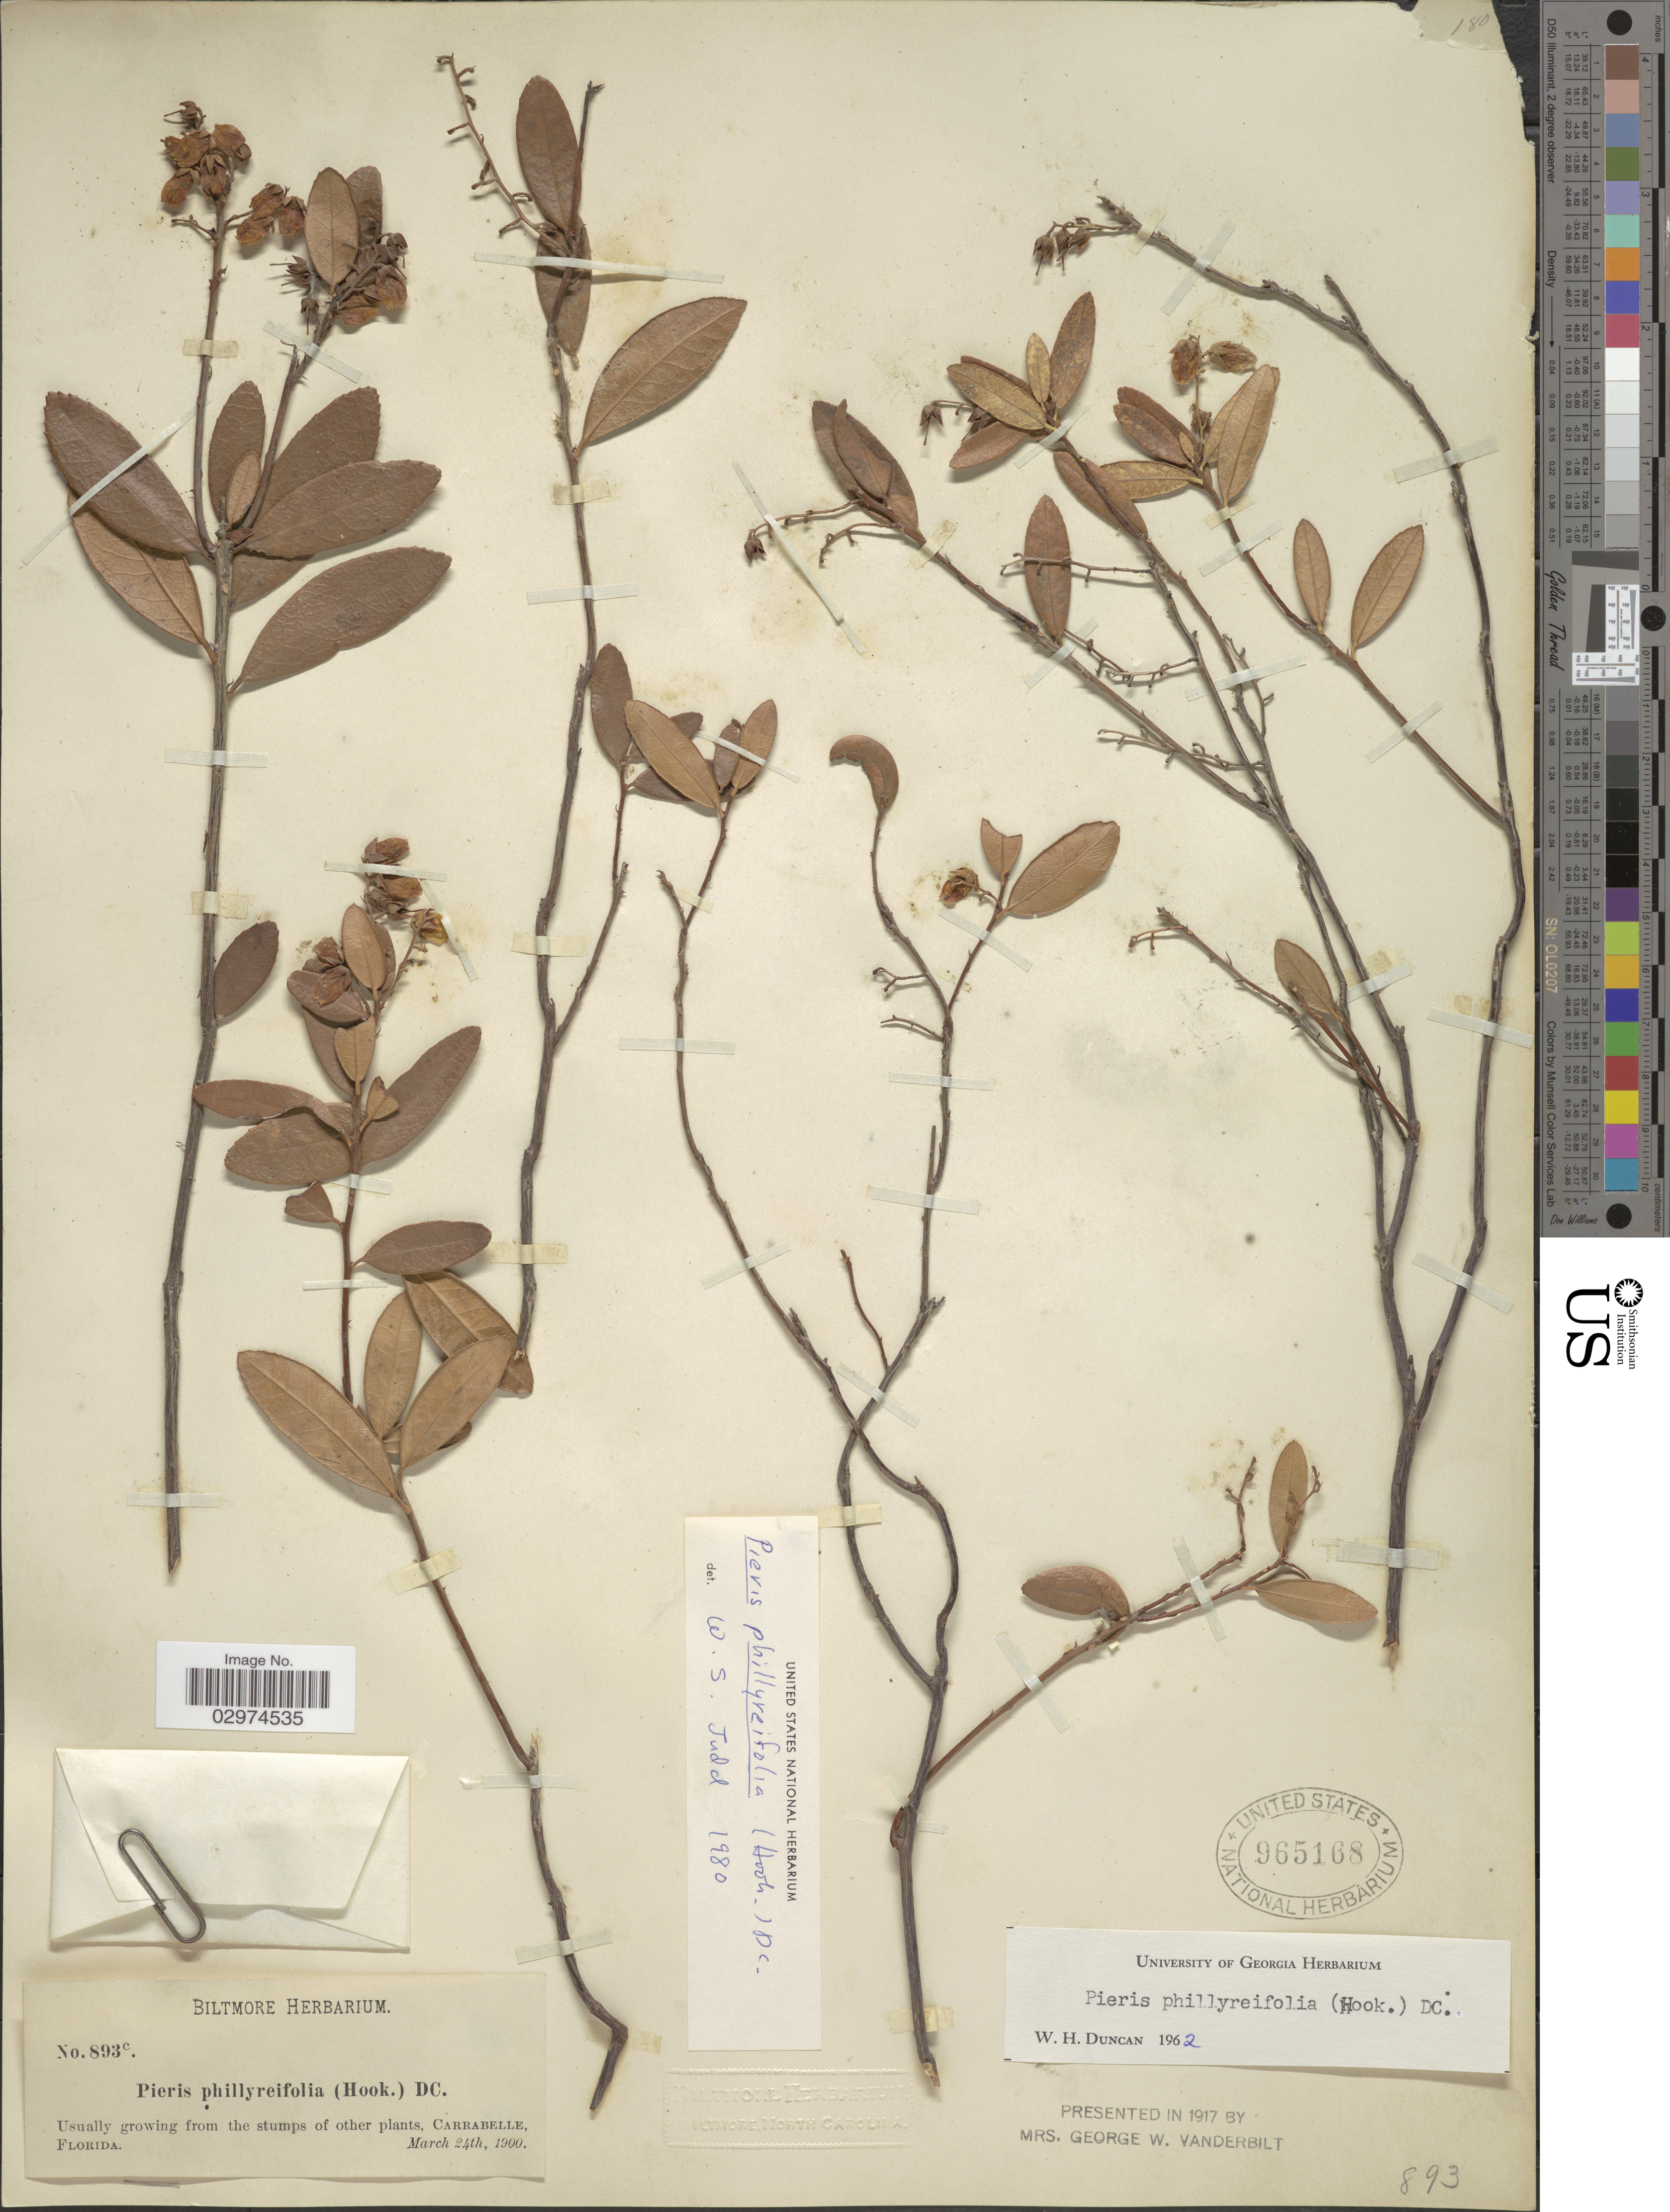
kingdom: Plantae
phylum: Tracheophyta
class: Magnoliopsida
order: Ericales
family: Ericaceae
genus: Pieris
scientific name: Pieris phillyreifolia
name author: (Hook.) DC.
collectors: ex herb. Biltmore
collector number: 893c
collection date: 1900-03-24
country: United States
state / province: Florida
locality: Carrabelle.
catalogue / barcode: US 965168